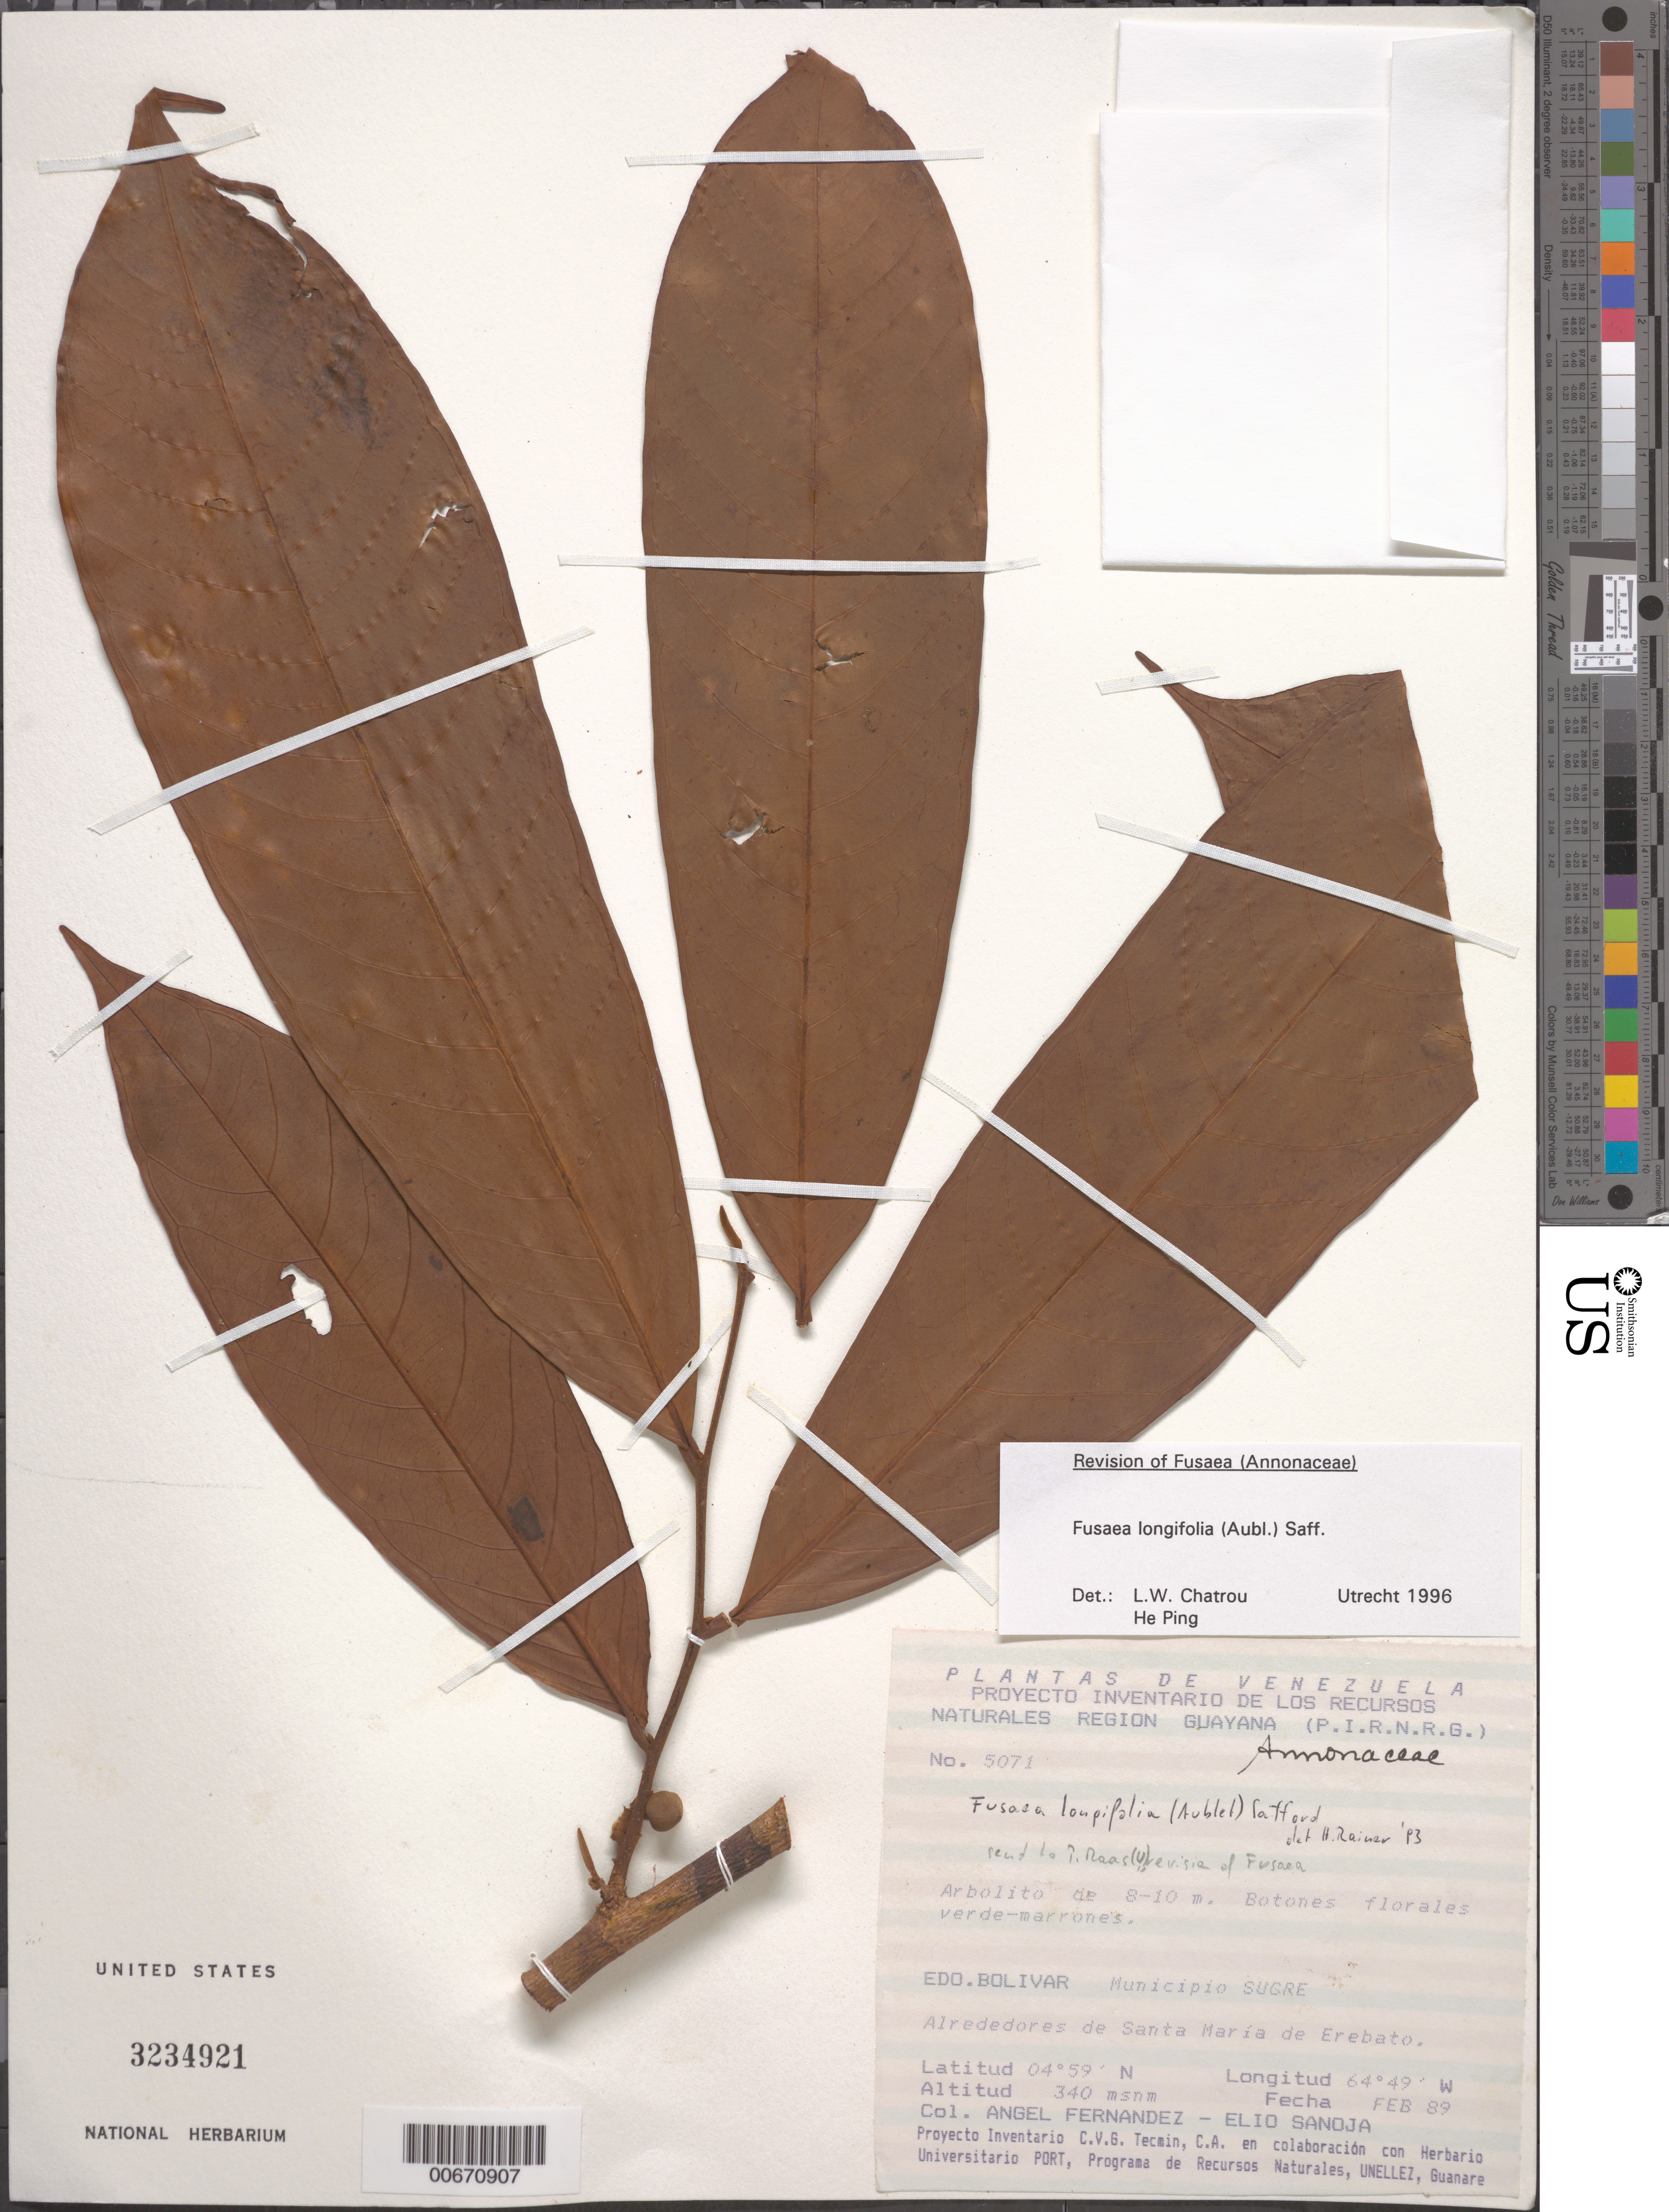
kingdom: Plantae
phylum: Tracheophyta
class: Magnoliopsida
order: Magnoliales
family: Annonaceae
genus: Fusaea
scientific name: Fusaea longifolia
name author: (Aubl.) Saff.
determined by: Chatrou, L. W.; Ping, He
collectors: A. Fernández & E. Sanoja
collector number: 5071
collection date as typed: Feb-89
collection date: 1989-02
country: Venezuela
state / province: Bolívar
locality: Mun. Sucre, Santa María de Erebato, Alto Río Erebato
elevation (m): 340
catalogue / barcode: US 3234921